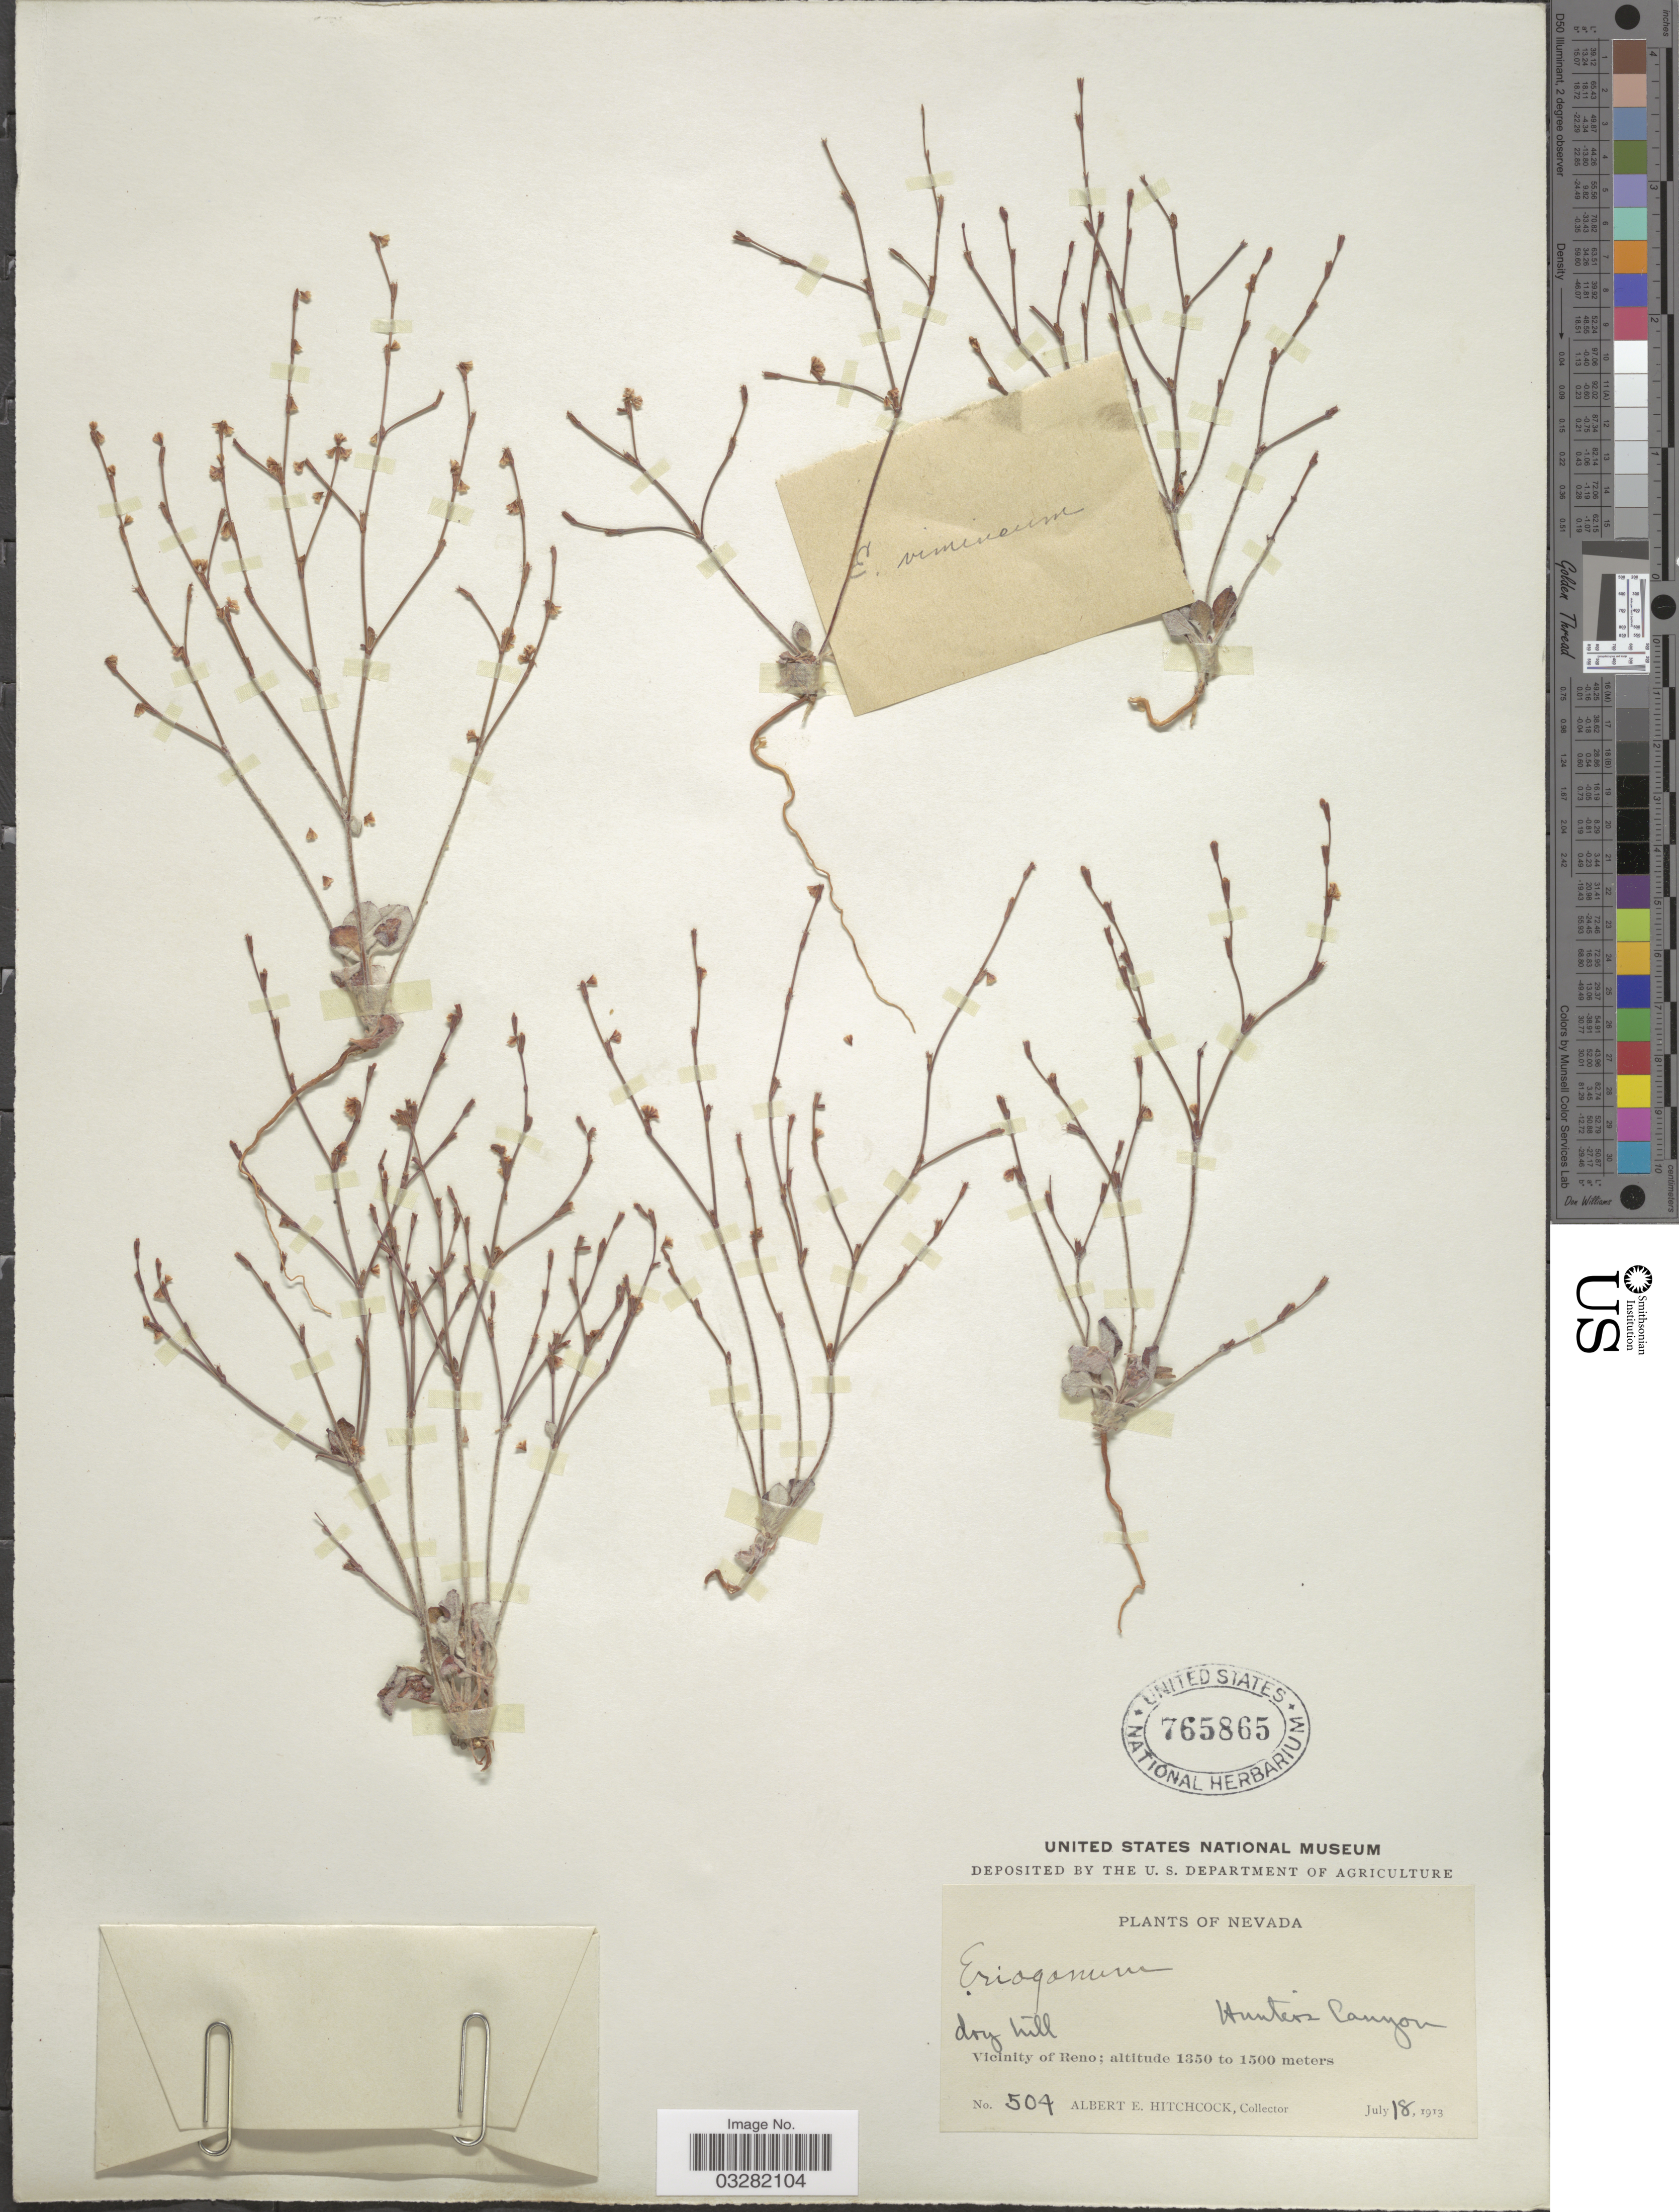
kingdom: Plantae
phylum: Tracheophyta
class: Magnoliopsida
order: Caryophyllales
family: Polygonaceae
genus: Eriogonum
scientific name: Eriogonum vimineum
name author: Douglas ex Benth.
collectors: A. Hitchcock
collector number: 504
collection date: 1913-07-18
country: United States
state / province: Nevada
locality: Vicinity of Reno.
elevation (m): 1350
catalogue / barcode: US 765865